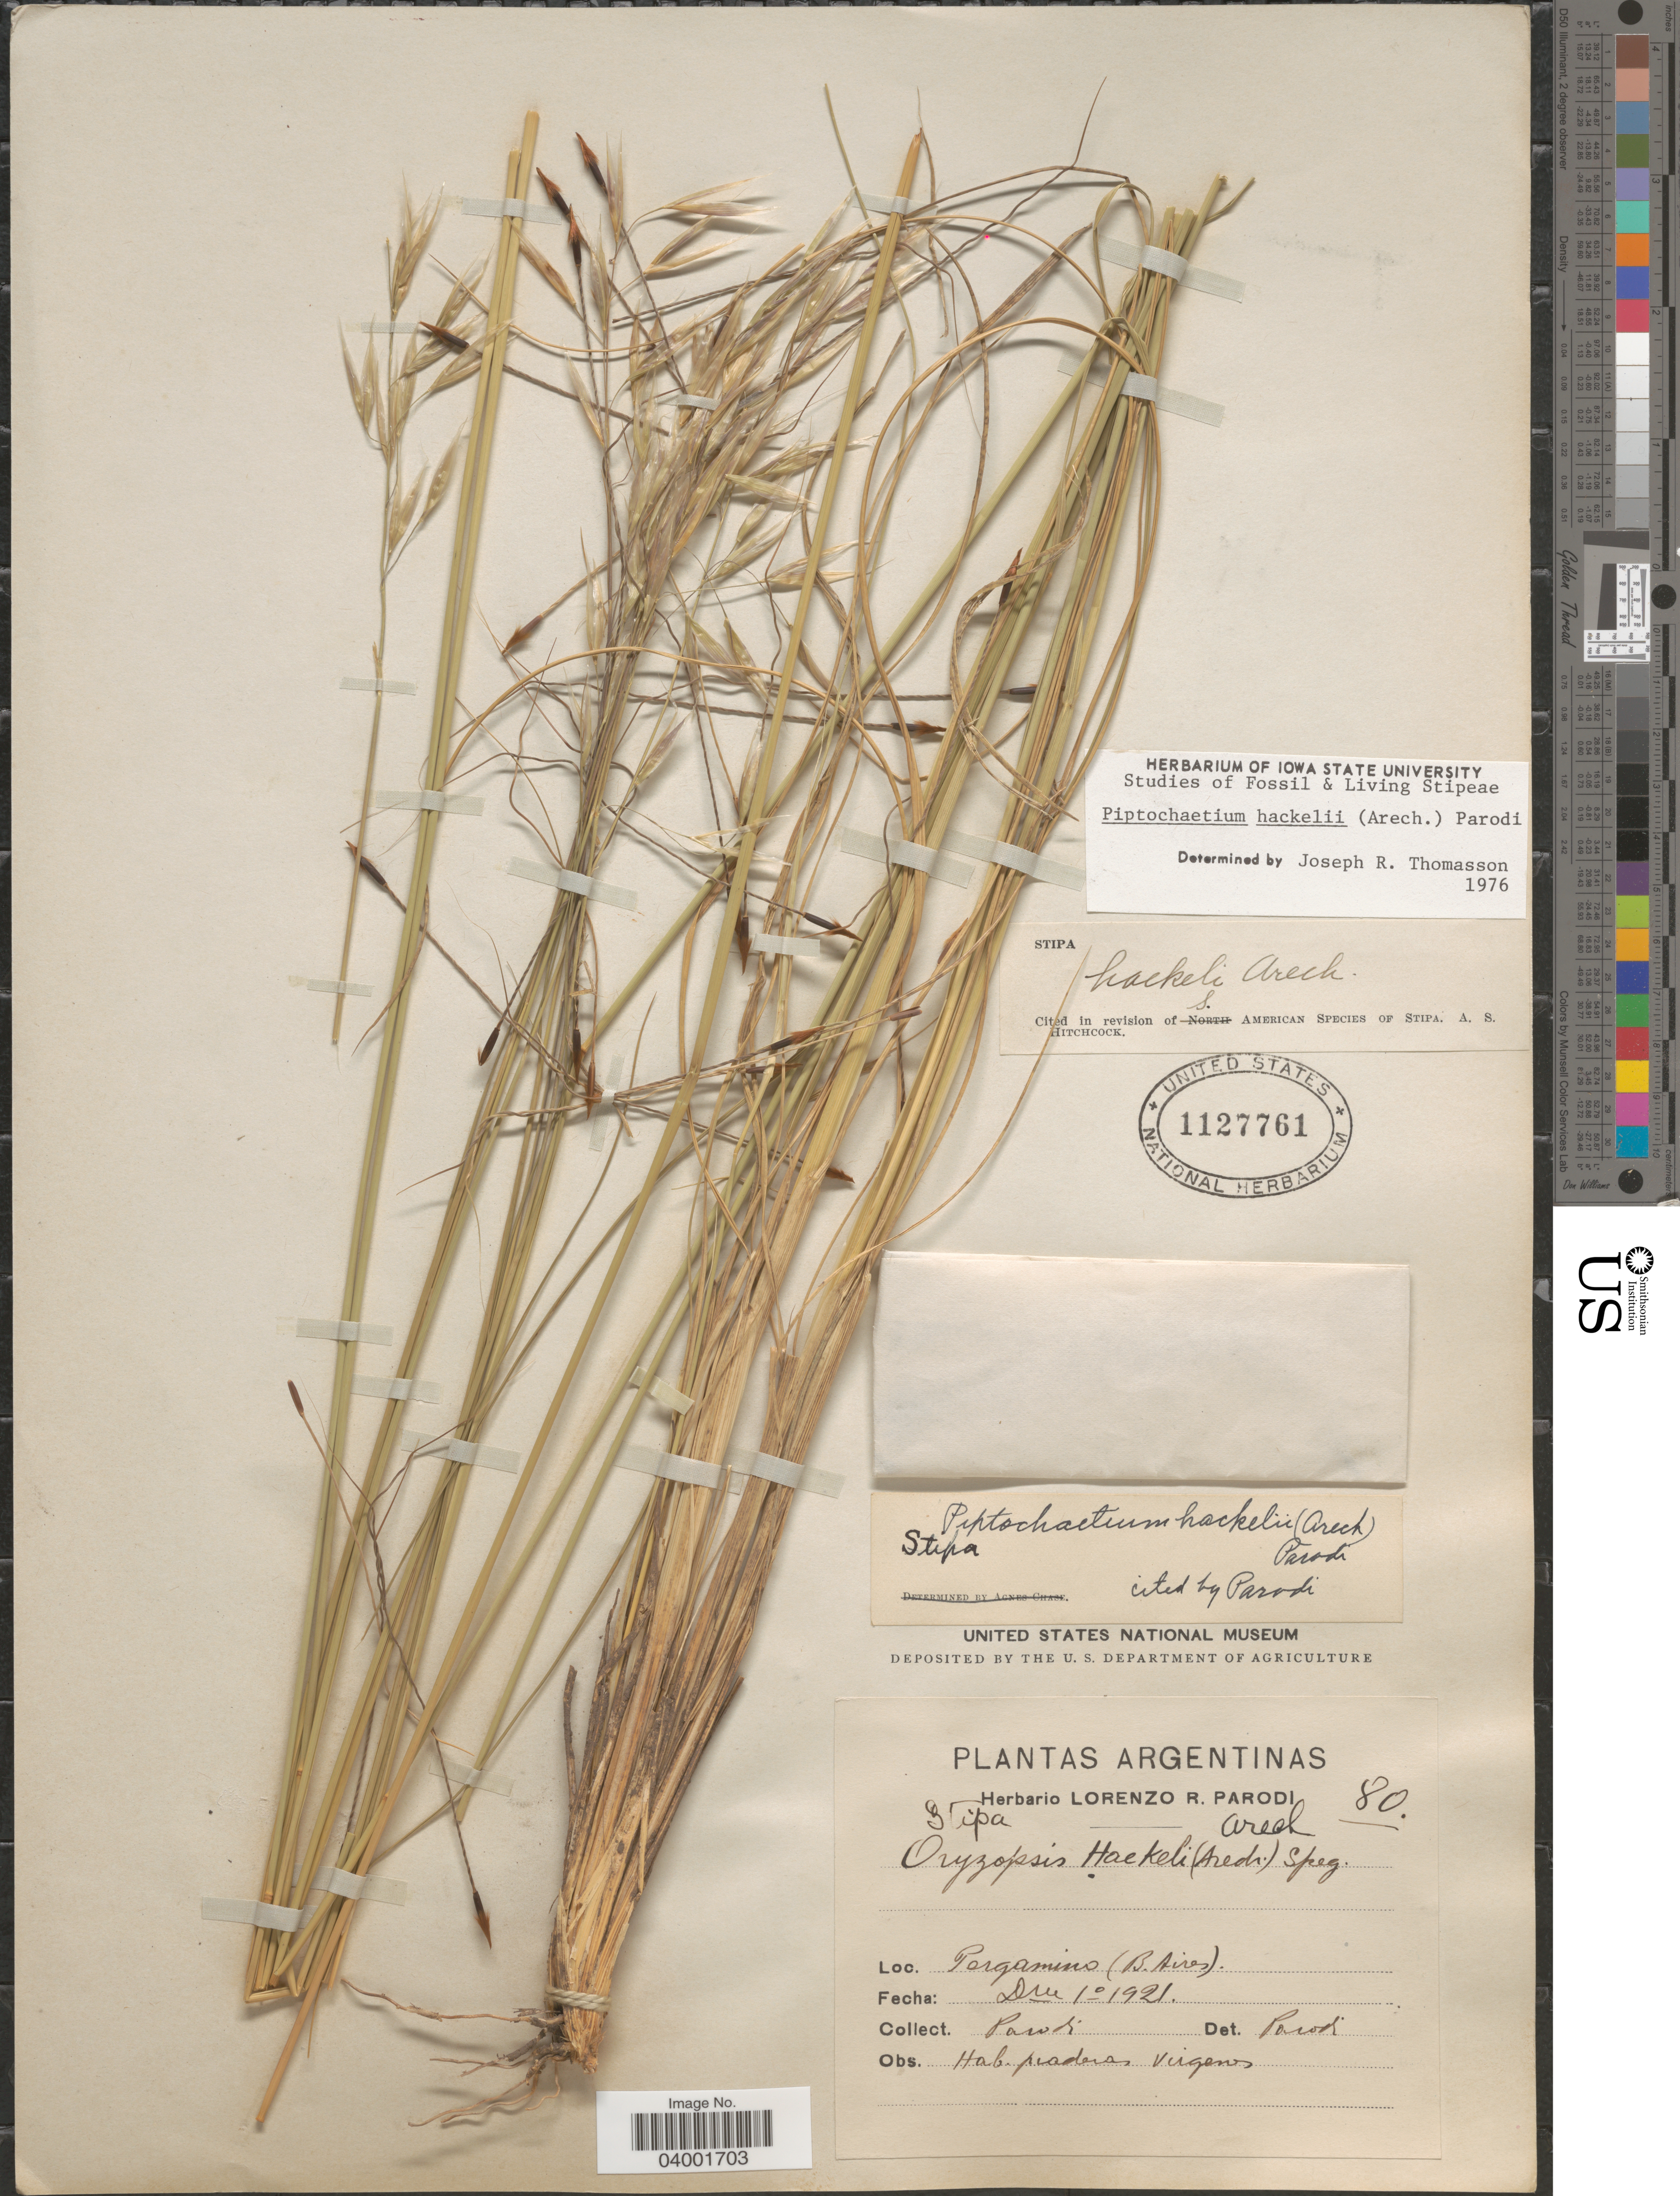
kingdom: Plantae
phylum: Tracheophyta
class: Liliopsida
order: Poales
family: Poaceae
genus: Piptochaetium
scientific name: Piptochaetium hackelii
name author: (Arechav.) Parodi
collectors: L. R. Parodi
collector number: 80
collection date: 1921-12-10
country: Argentina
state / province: Buenos Aires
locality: Perqamino.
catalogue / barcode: US 1127761